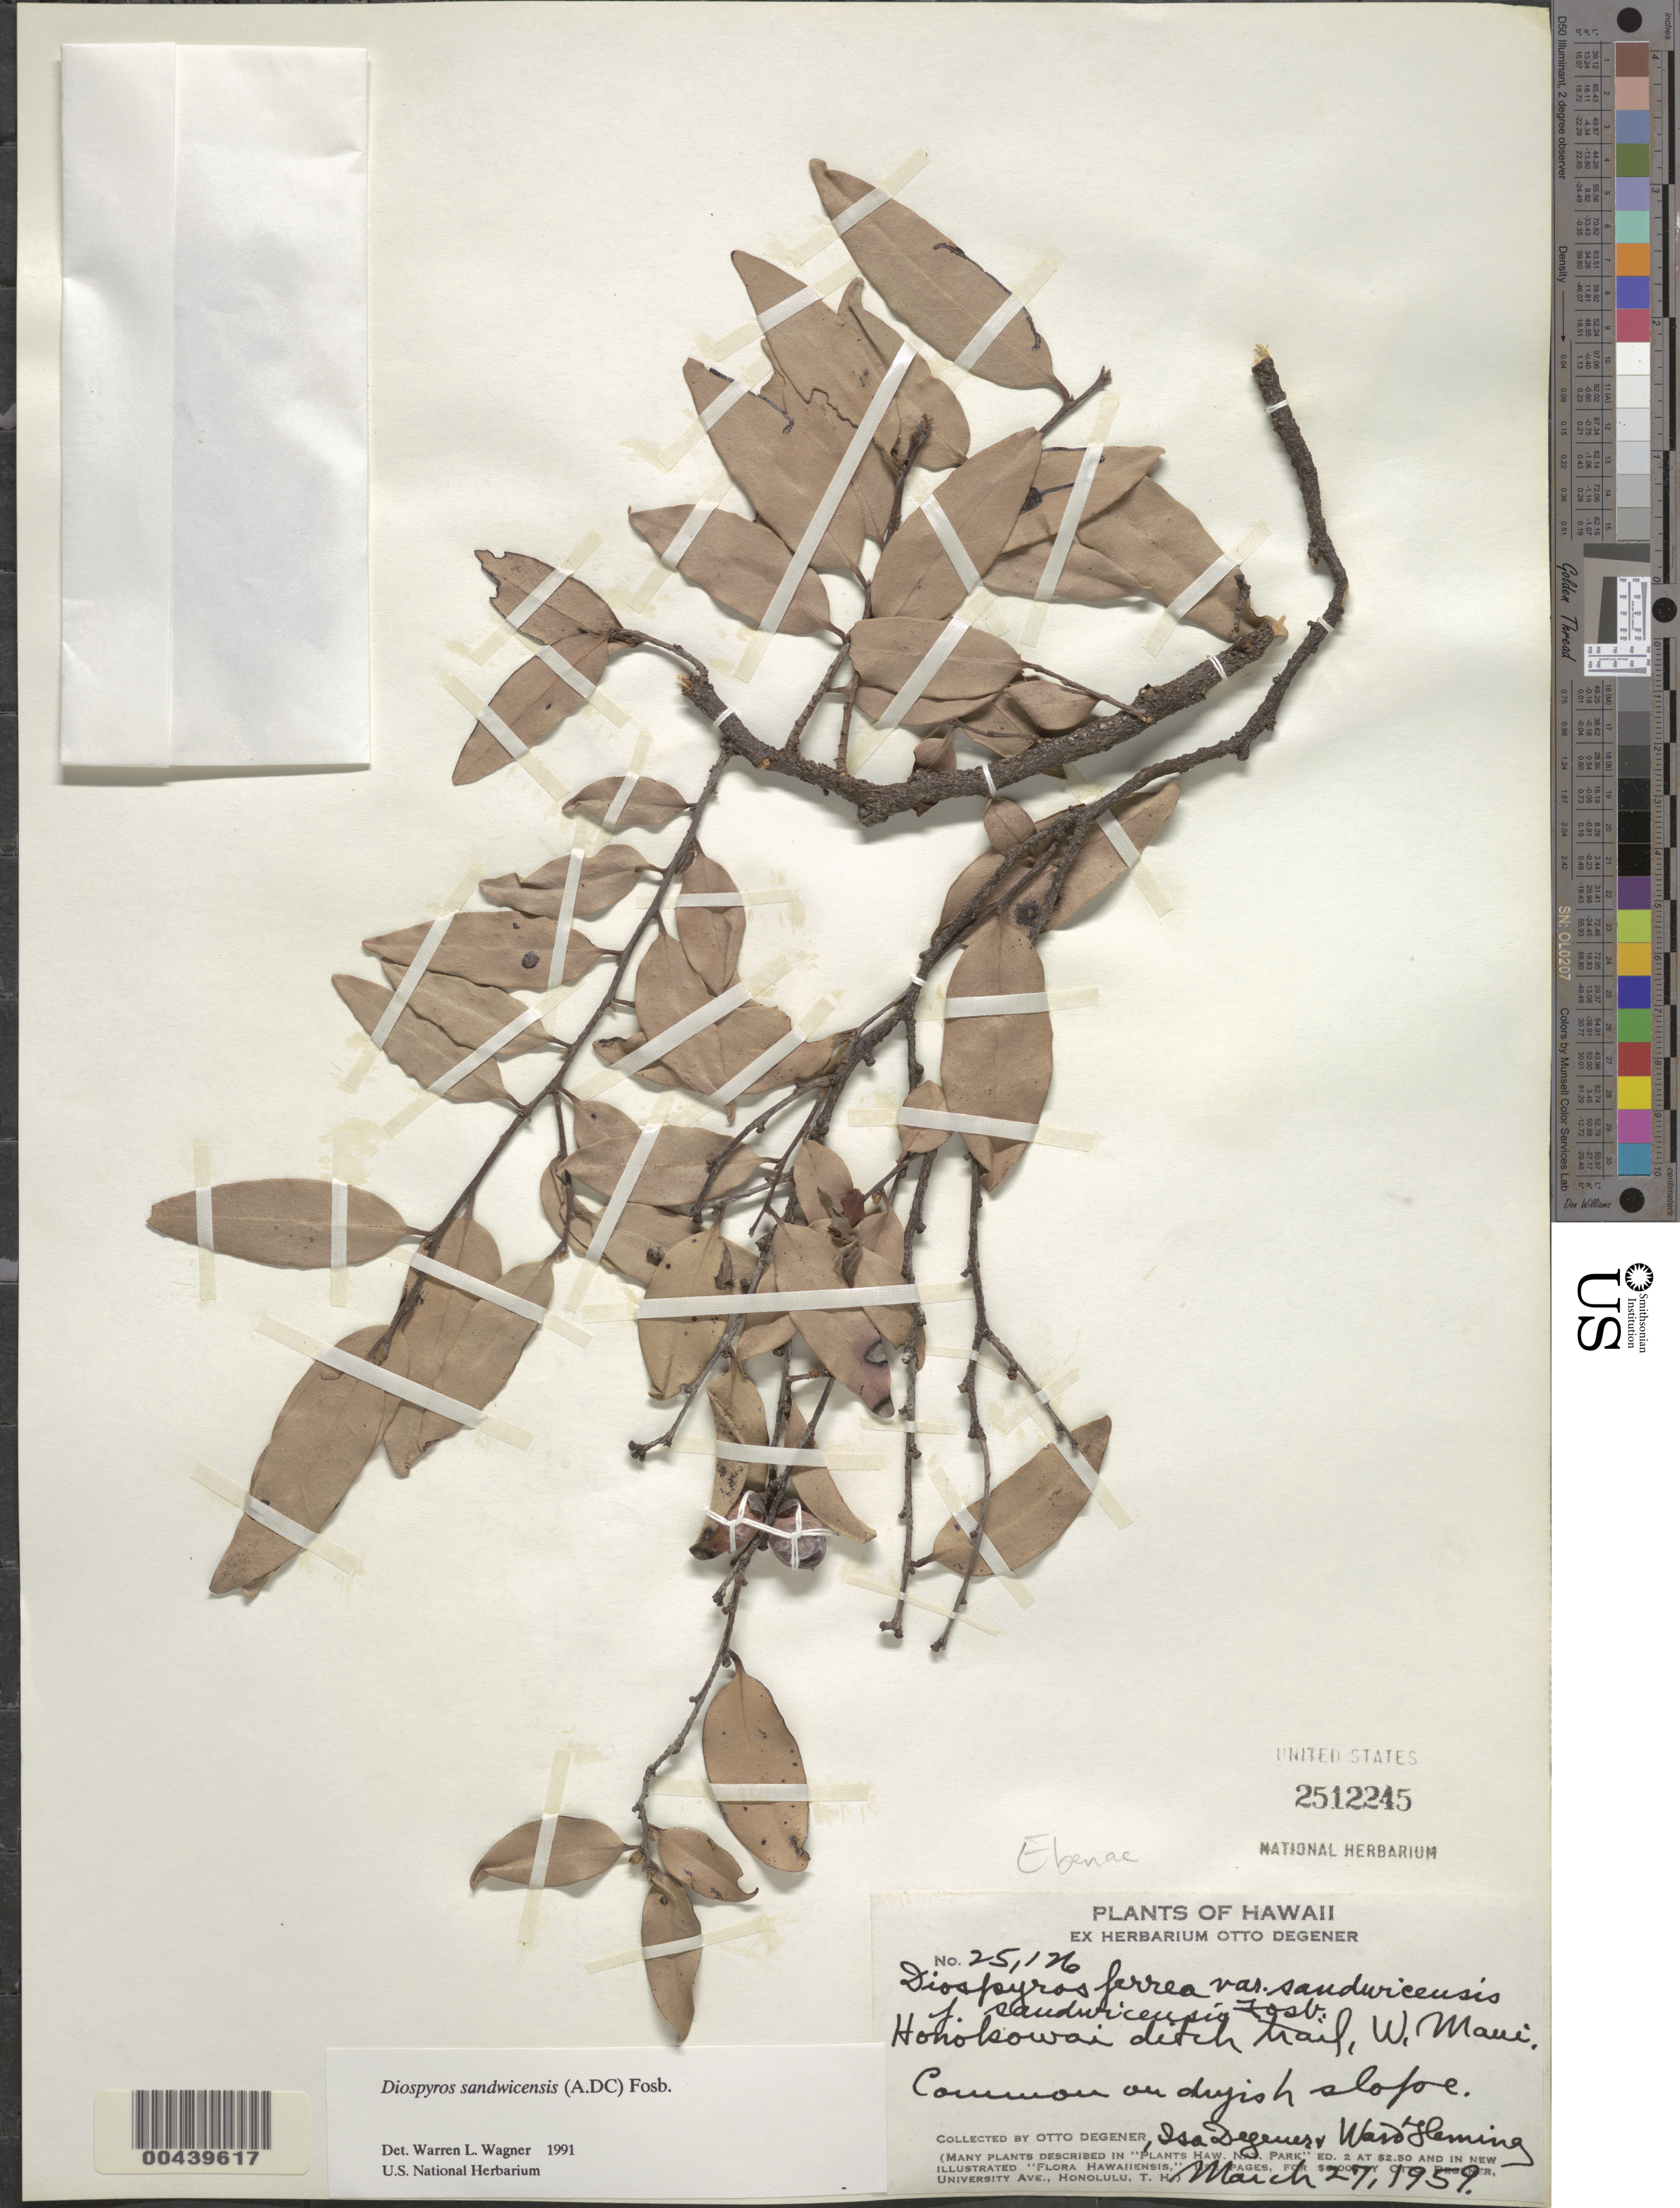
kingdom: Plantae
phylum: Tracheophyta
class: Magnoliopsida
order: Ericales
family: Ebenaceae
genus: Diospyros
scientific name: Diospyros sandwicensis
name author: (A. DC.) Fosberg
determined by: Wagner, W. L., (BOT), Smithsonian Institution - National Museum of Natural History (UNITED STATES)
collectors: O. Degener, I. Degener & W. Fleming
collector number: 25126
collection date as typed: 27 Mar 1959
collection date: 1959-03-27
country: United States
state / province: Hawaii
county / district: Maui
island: Maui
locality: Honokowai ditch trail, W Maui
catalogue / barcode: US 2152245